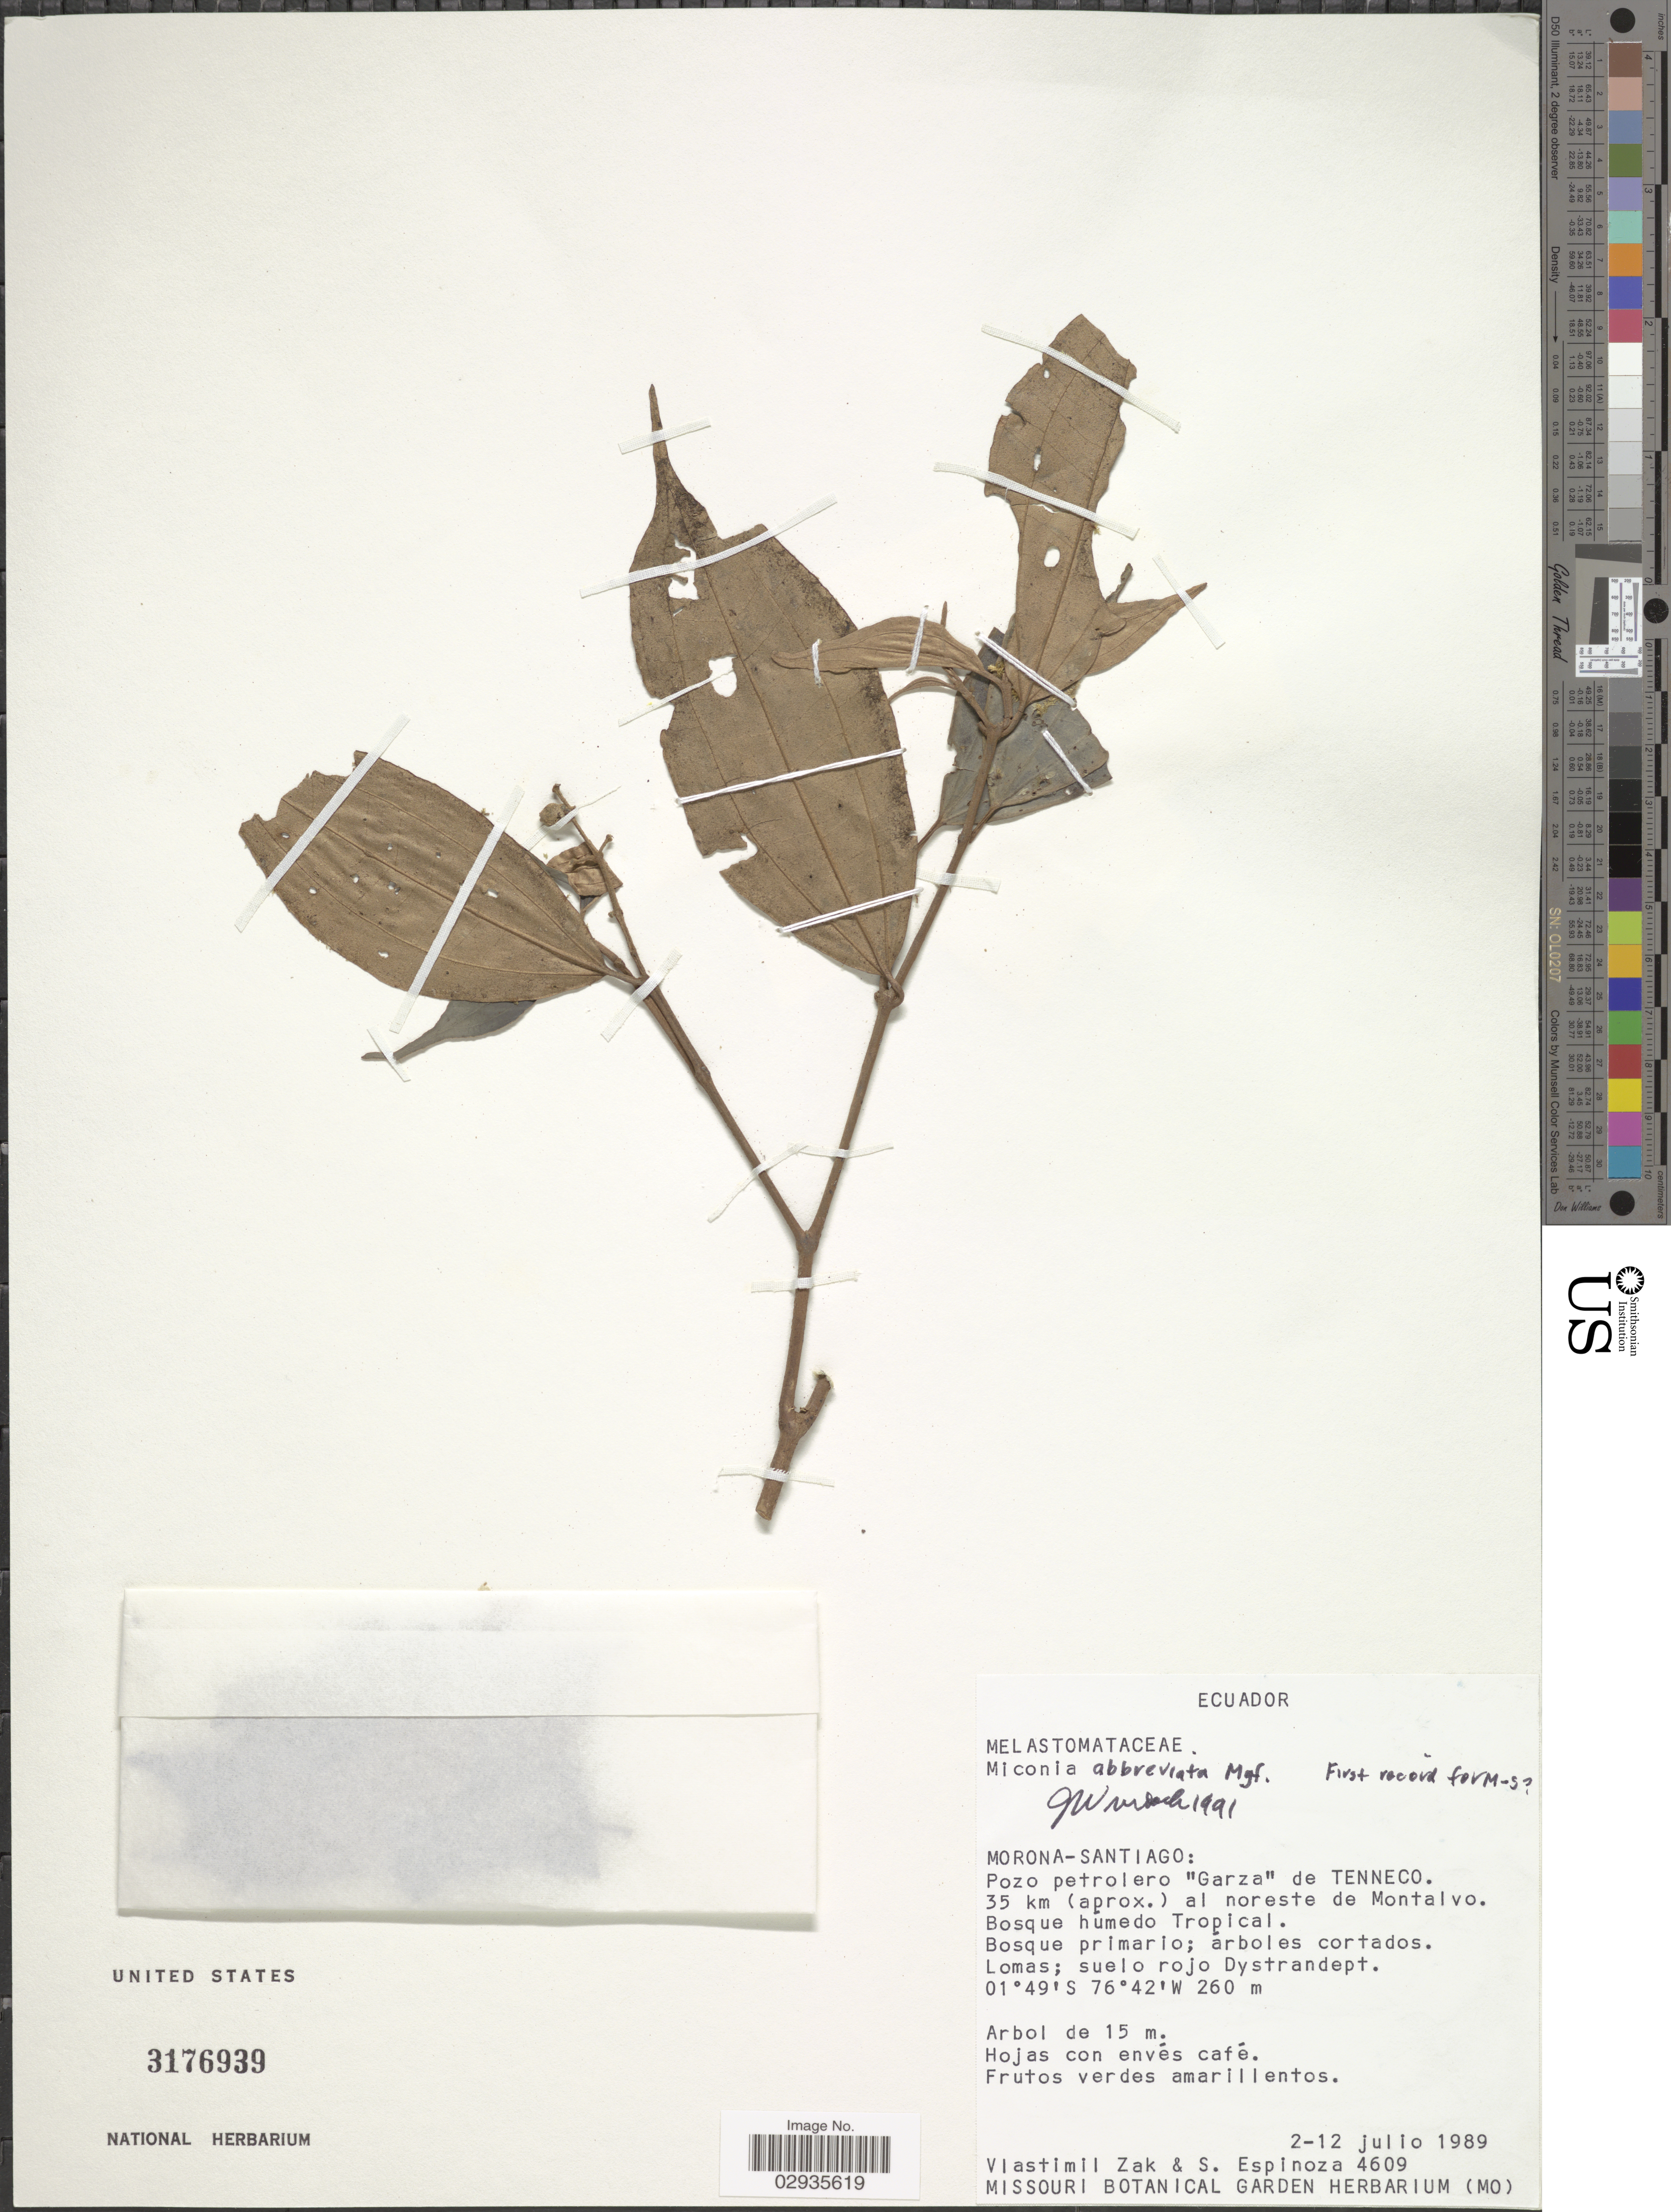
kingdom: Plantae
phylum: Tracheophyta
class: Magnoliopsida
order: Myrtales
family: Melastomataceae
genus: Miconia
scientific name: Miconia abbreviata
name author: Markgr.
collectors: V. Zak & S. Espinoza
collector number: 4609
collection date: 1989-07-02/1989-07-12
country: Ecuador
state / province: Morona-Santiago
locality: Pozo petrolero "Garza" de TENNECO. 35 km (aprox.) al noreste de Montalvo.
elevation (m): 260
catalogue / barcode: US 3176939